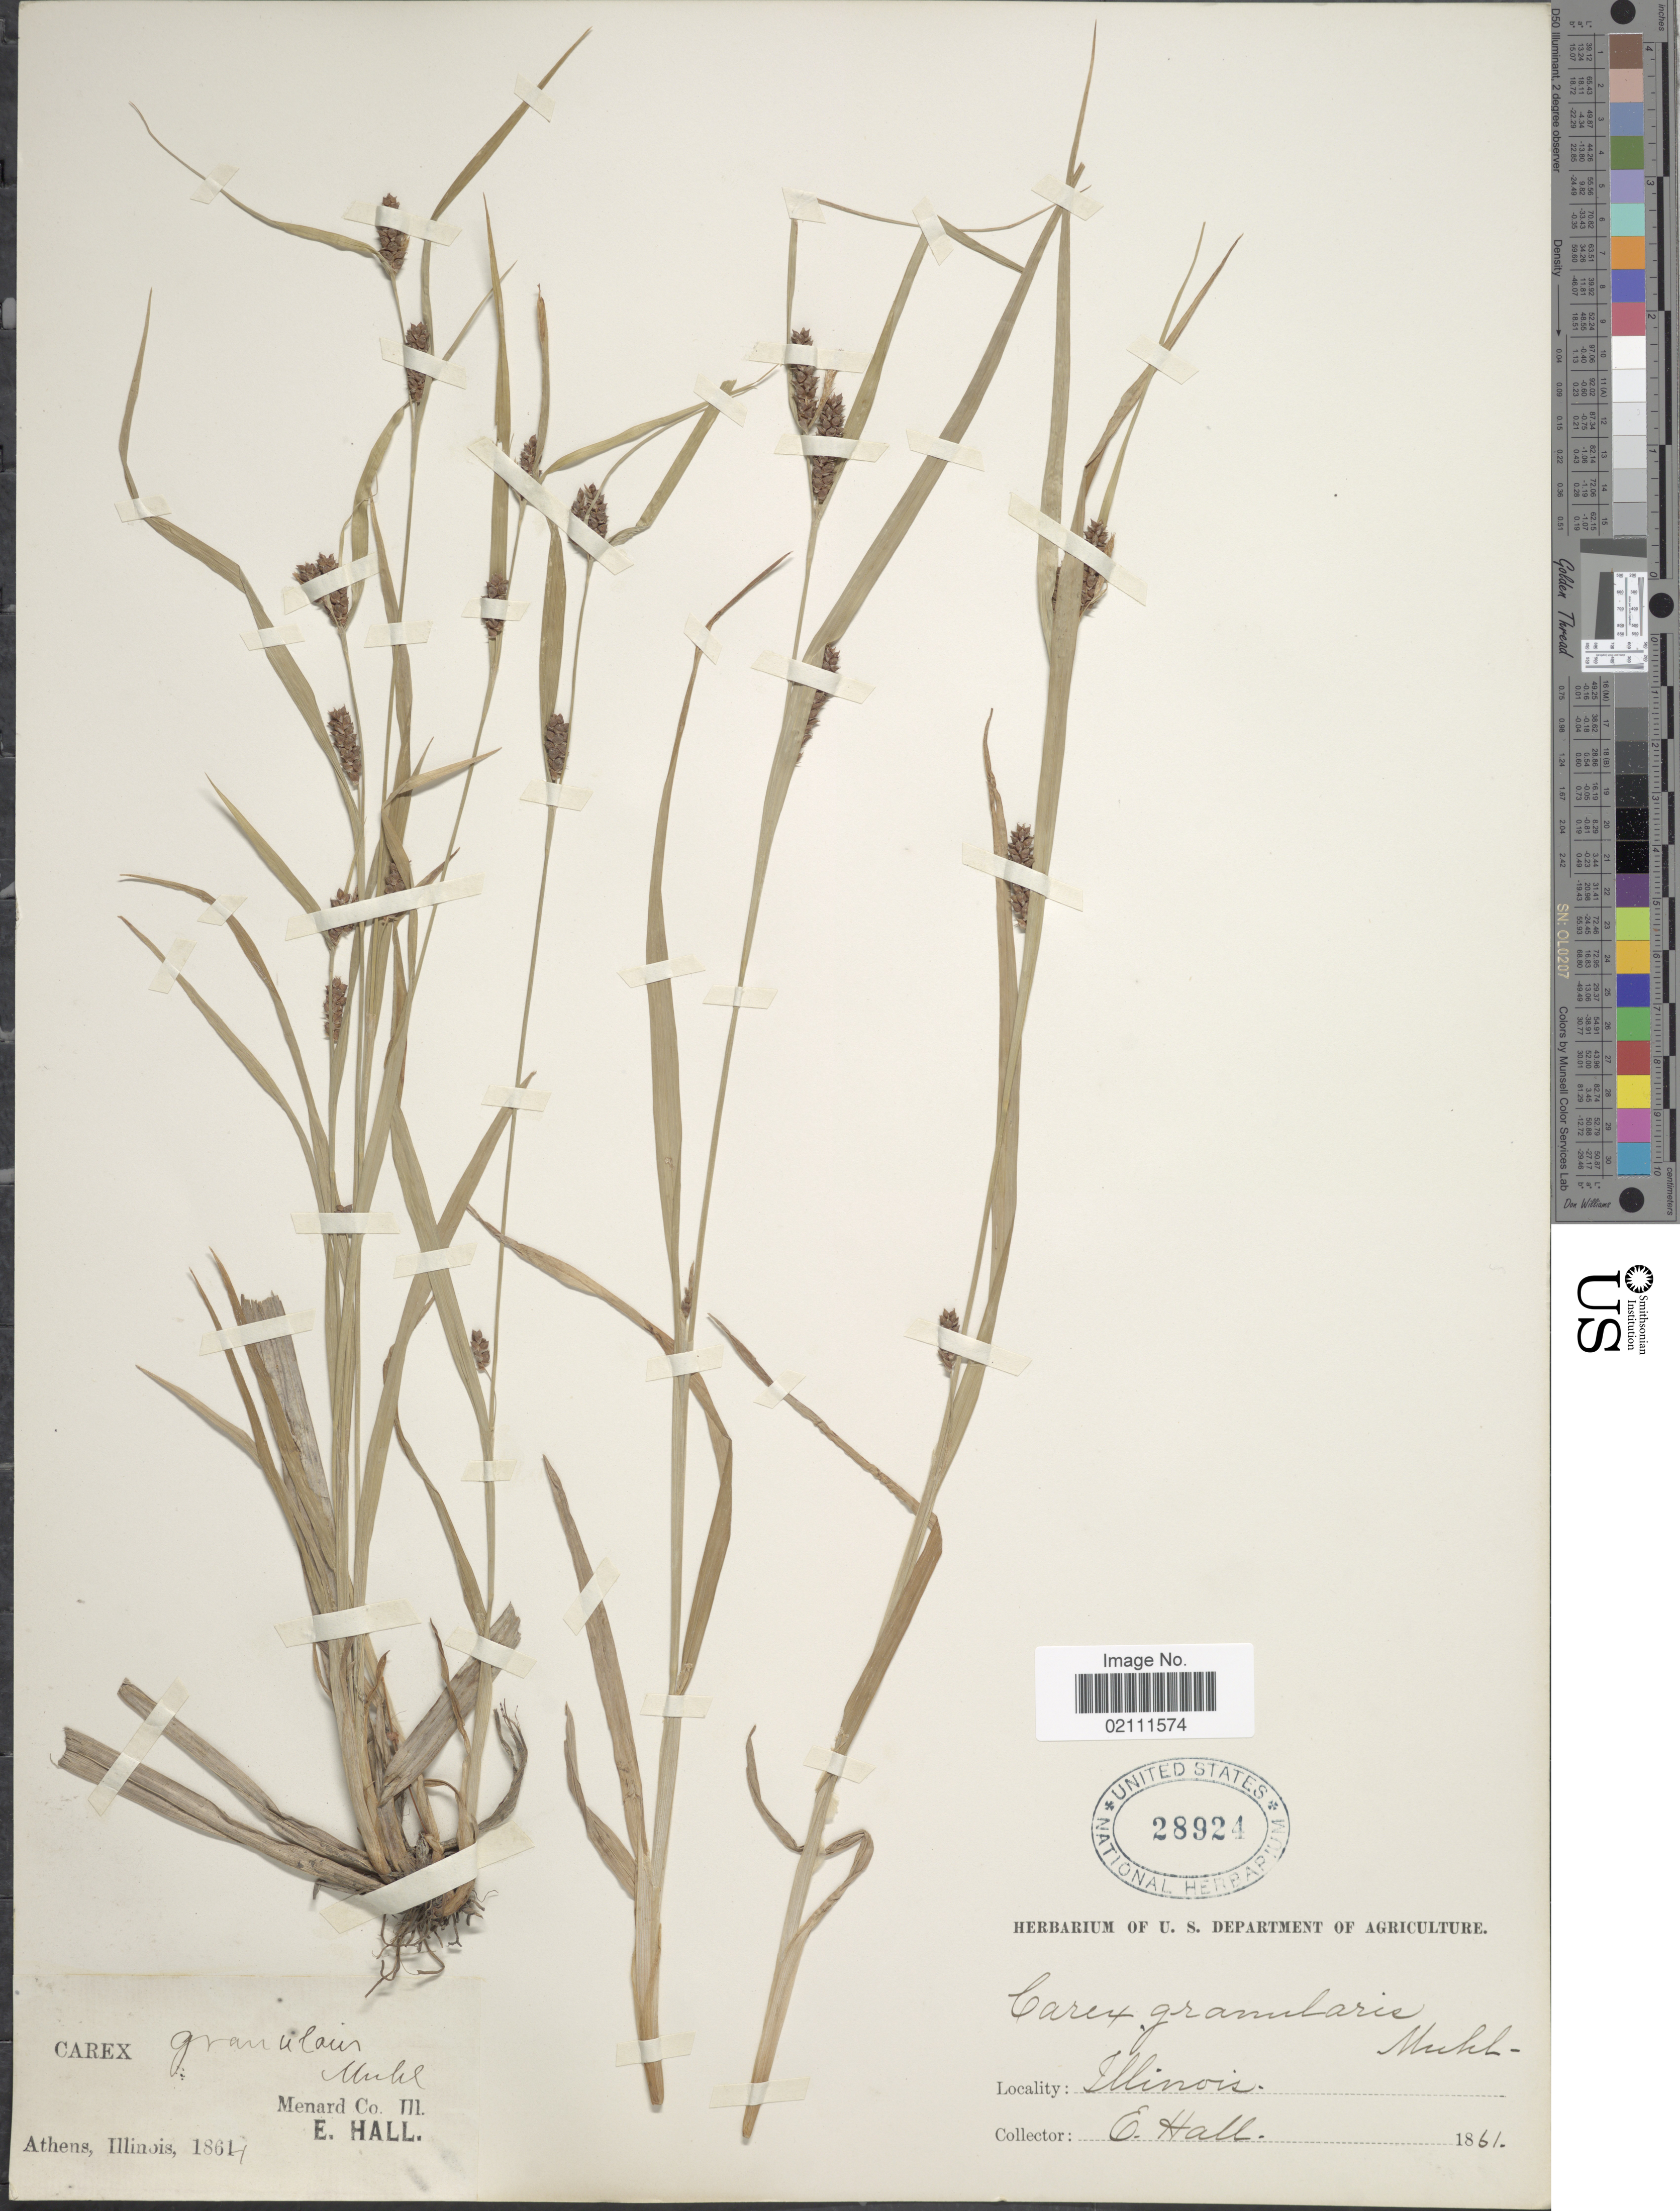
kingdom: Plantae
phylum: Tracheophyta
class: Liliopsida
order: Poales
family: Cyperaceae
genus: Carex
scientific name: Carex granularis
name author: Muhl. ex Willd.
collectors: E. Hall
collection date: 1861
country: United States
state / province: Illinois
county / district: Menard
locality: Athens, Menard Co.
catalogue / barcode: US 28924